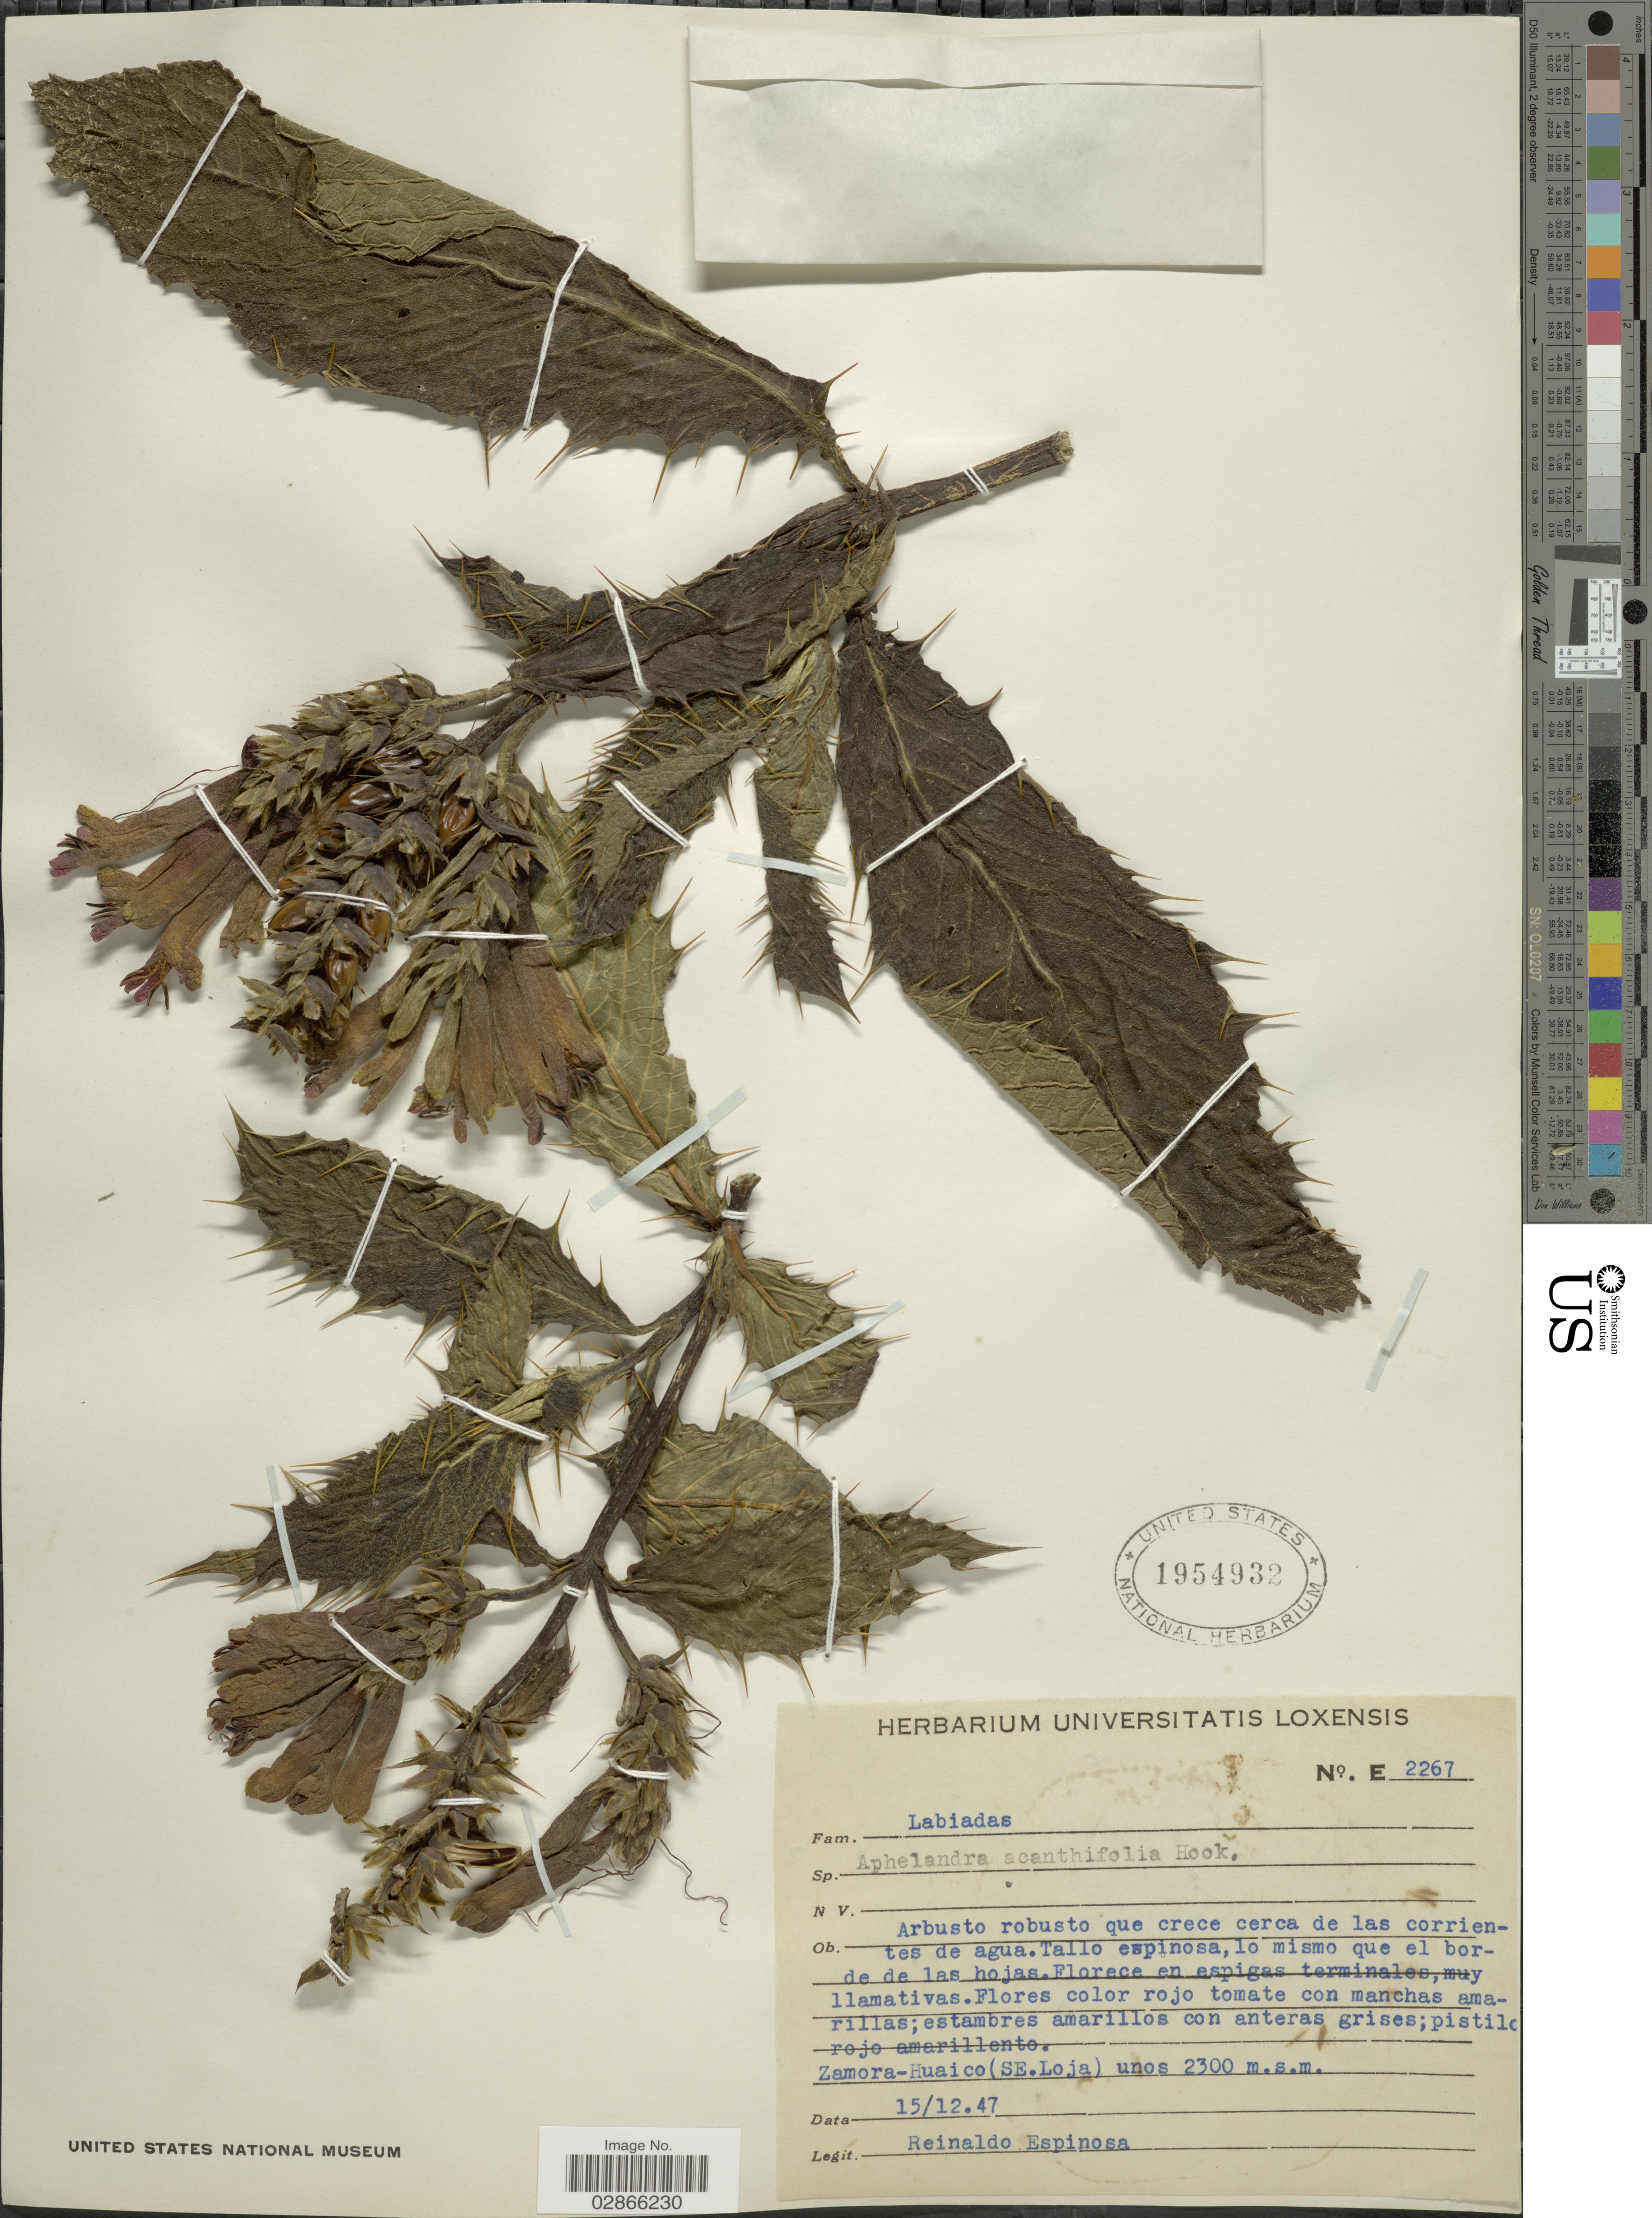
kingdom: Plantae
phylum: Tracheophyta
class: Magnoliopsida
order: Lamiales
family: Acanthaceae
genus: Aphelandra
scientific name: Aphelandra acanthifolia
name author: Hook.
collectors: R. Espinosa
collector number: E2267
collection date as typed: Transcribed d/m/y: 15/12/47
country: Ecuador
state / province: Loja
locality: Zamora-Huaico (SE. Loja).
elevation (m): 2300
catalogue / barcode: US 1954932